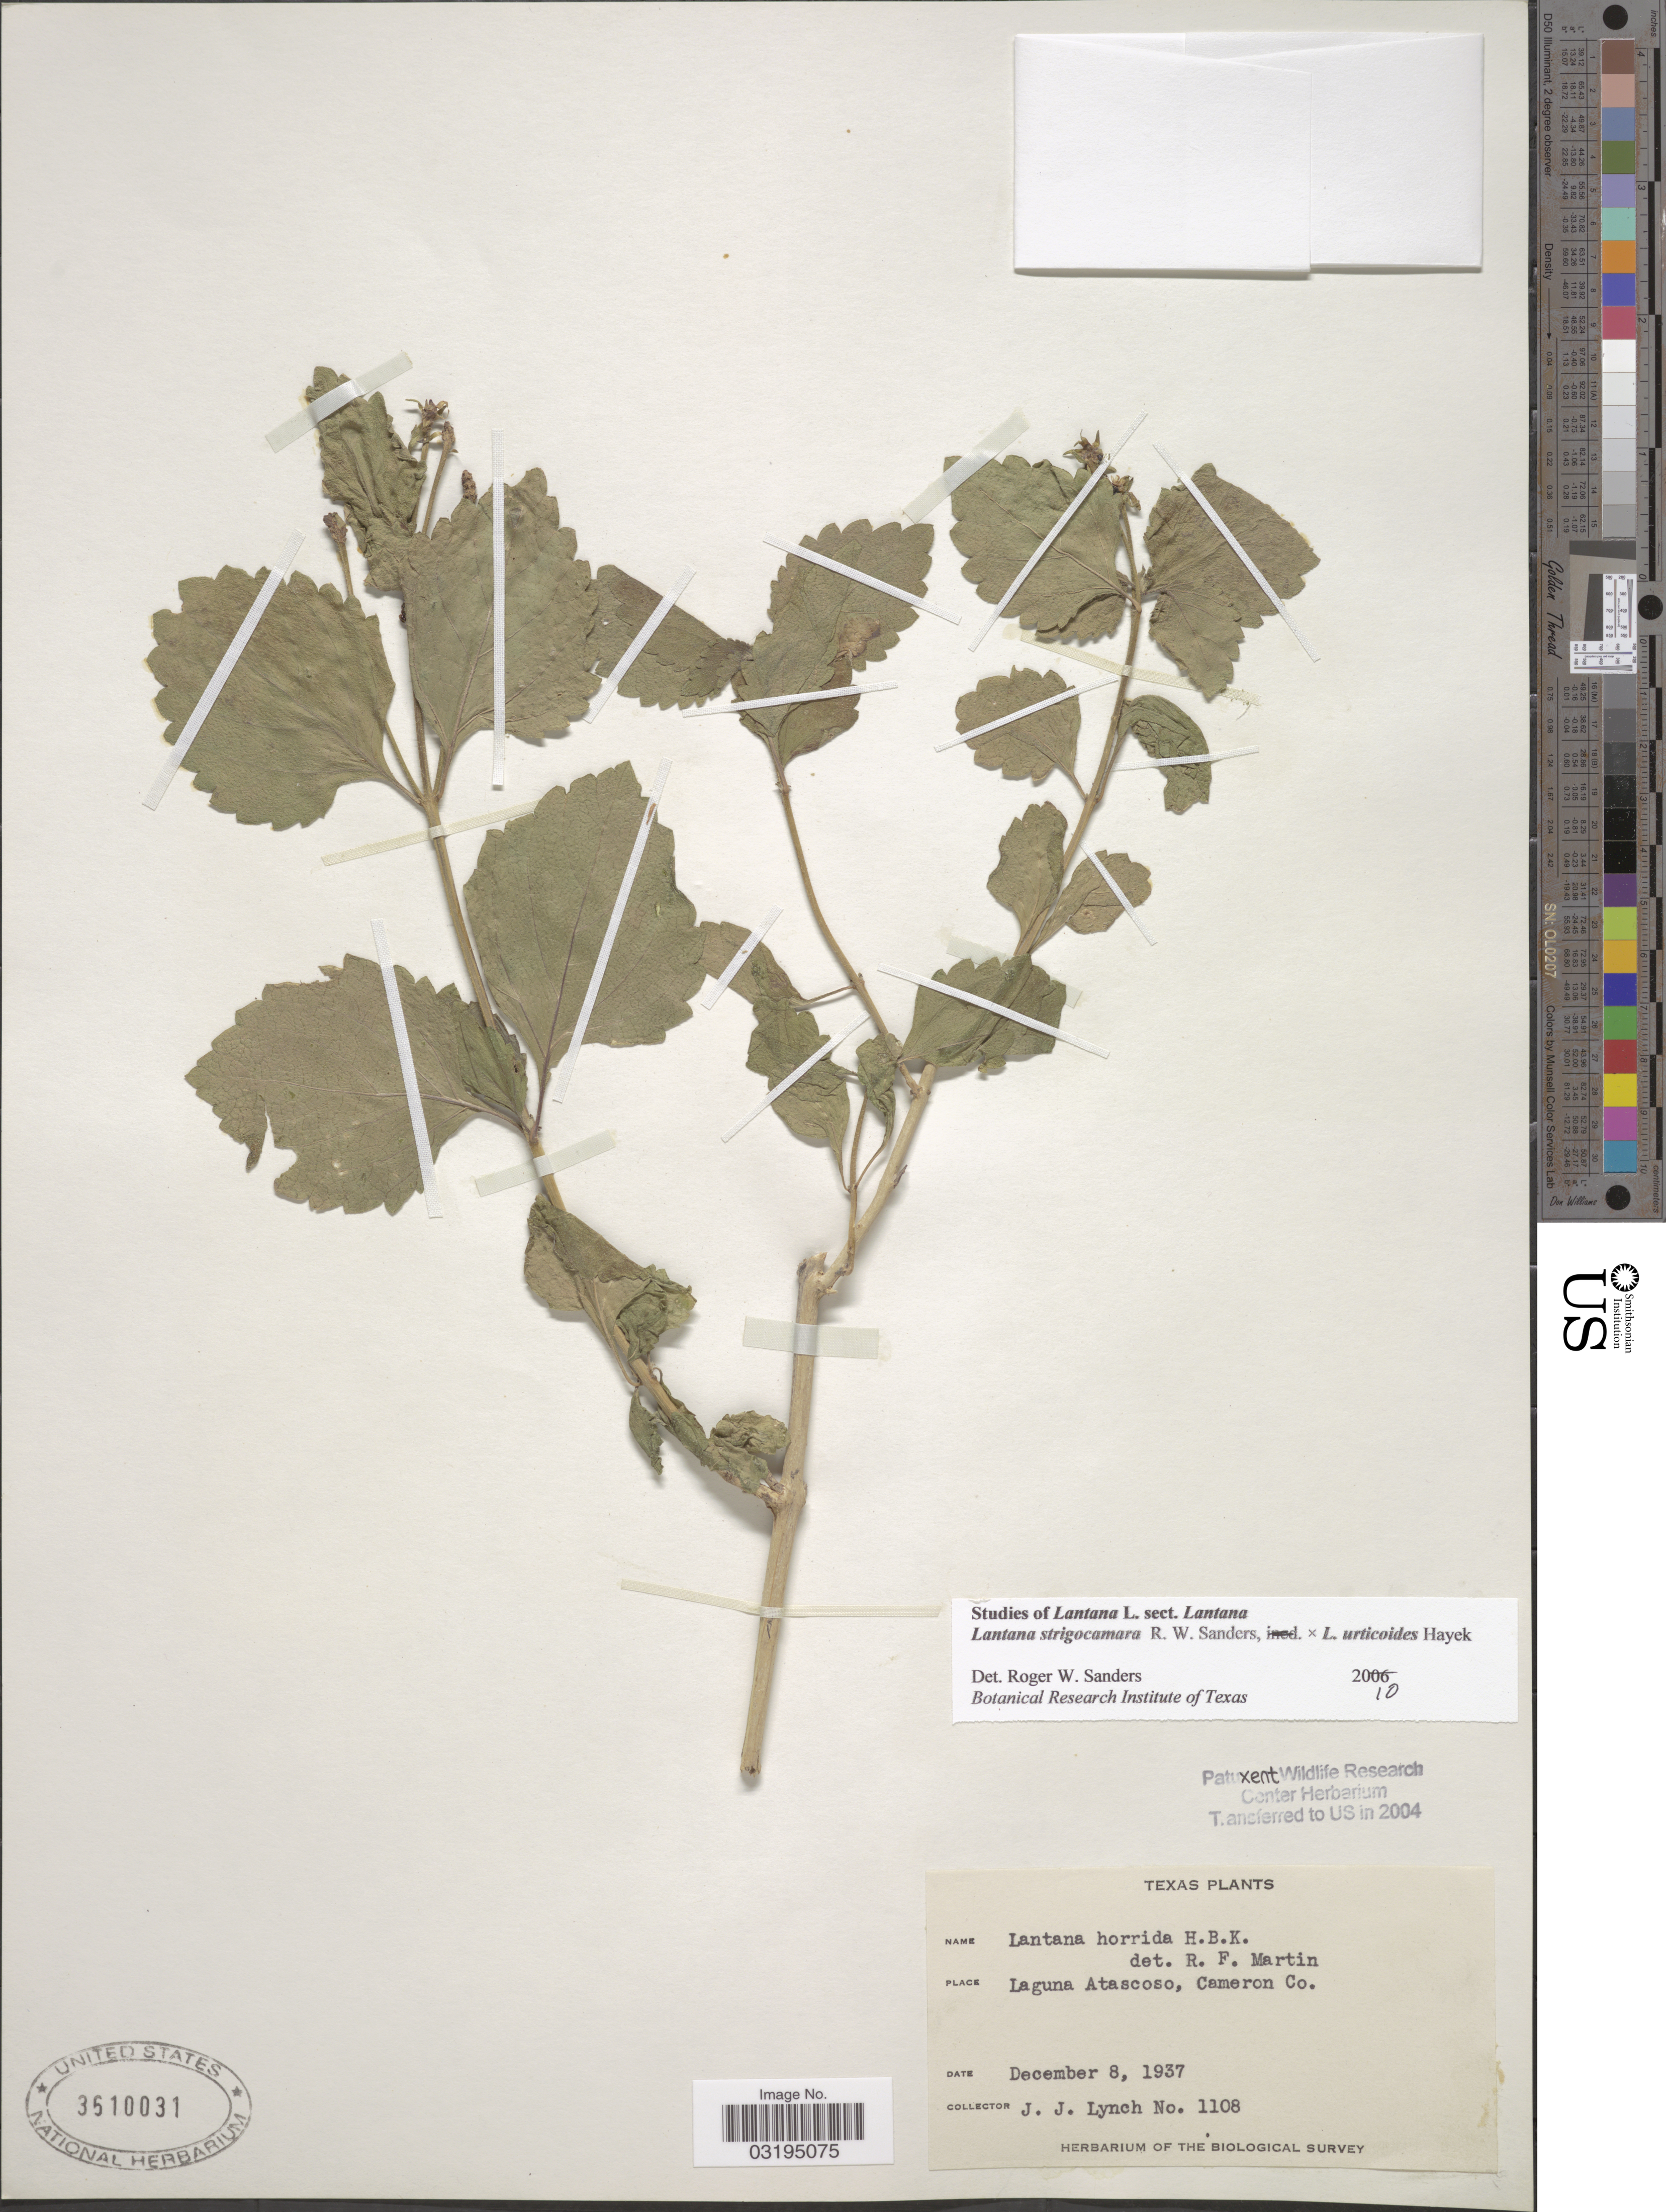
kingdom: Plantae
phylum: Tracheophyta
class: Magnoliopsida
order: Lamiales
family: Verbenaceae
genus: Lantana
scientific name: Lantana strigocamara x L. urticoides Hayek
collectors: J. Lynch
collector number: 1108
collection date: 1937-12-08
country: United States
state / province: Texas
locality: Laguna Atascoso, Cameron Co.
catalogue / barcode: US 3610031